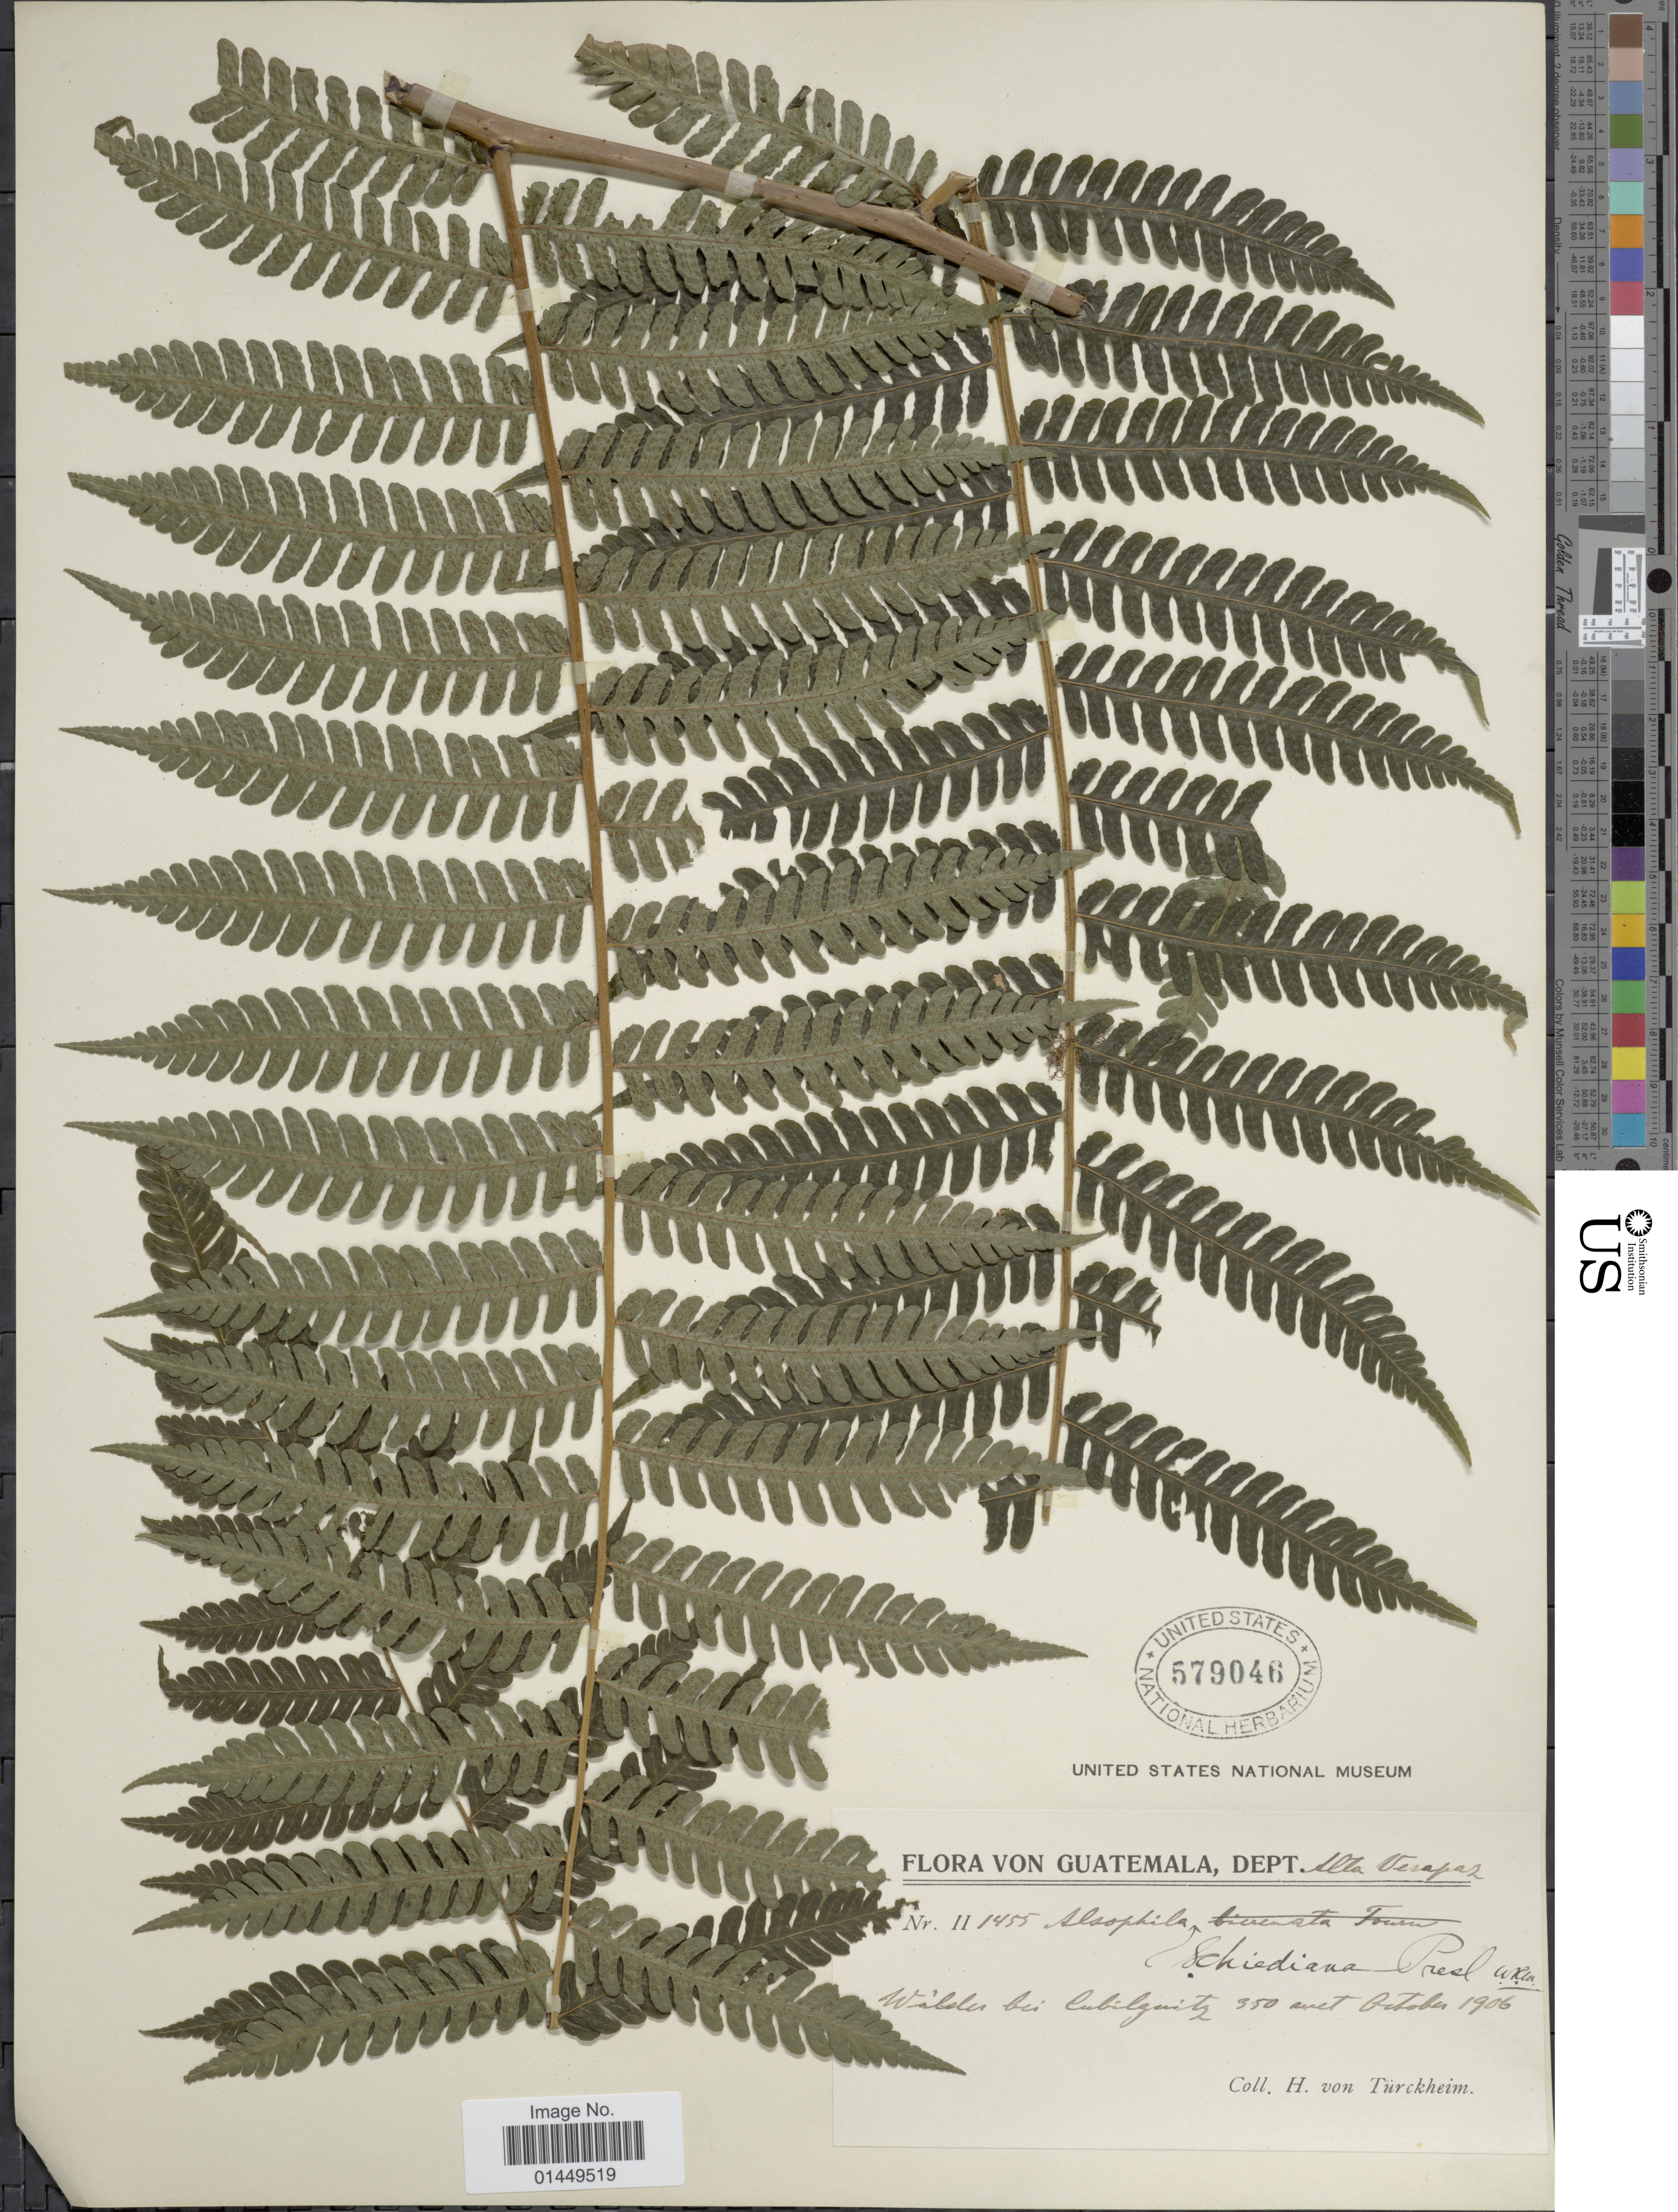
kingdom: Plantae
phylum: Tracheophyta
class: Polypodiopsida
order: Cyatheales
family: Cyatheaceae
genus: Cyathea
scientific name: Cyathea schiedeana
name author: (C. Presl) Domin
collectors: H. von Türckheim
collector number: II 1455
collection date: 1906-10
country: Guatemala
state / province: Alta Verapaz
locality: Dept. Alta Verapaz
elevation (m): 350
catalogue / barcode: US 579046